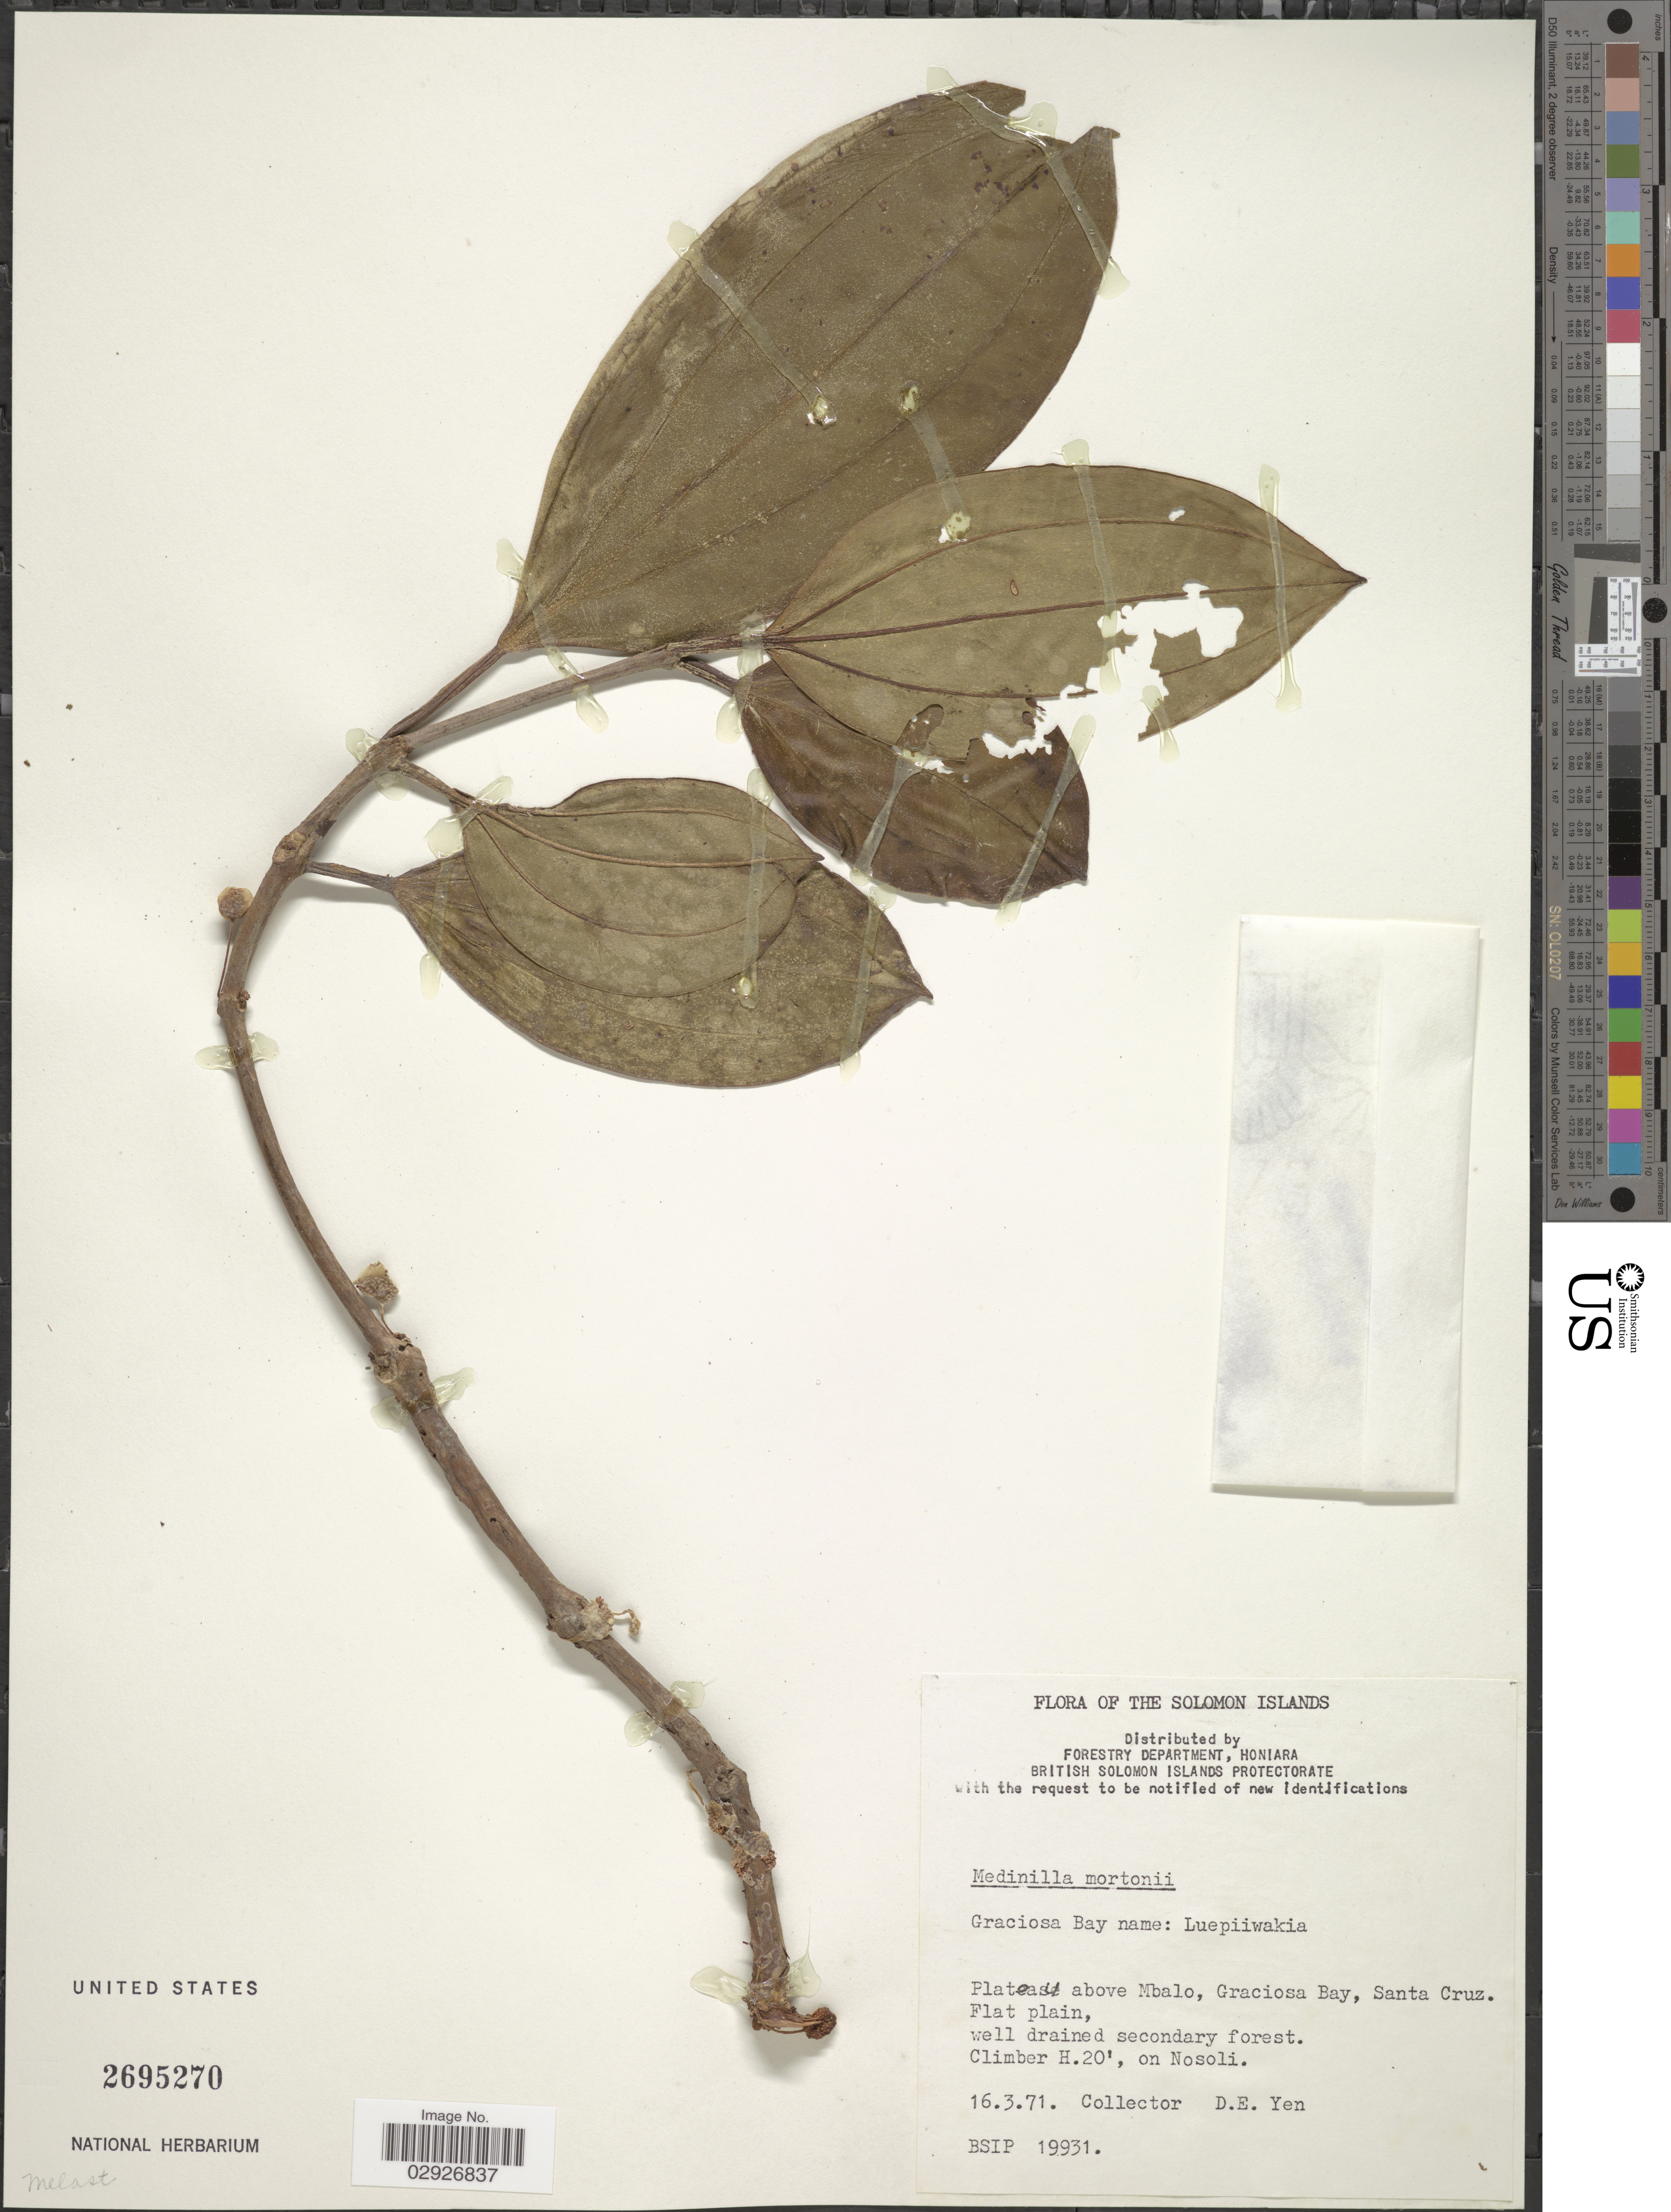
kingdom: Plantae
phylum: Tracheophyta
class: Magnoliopsida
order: Myrtales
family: Melastomataceae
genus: Medinilla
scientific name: Medinilla mortonii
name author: Hemsl.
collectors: D. Yen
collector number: BSIP19931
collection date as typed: Transcribed d/m/y: 16/3/71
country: Solomon Islands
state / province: Santa Cruz Is.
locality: Plateau above Mbalo, Graciosa Bay, Santa Cruz.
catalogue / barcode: US 2695270